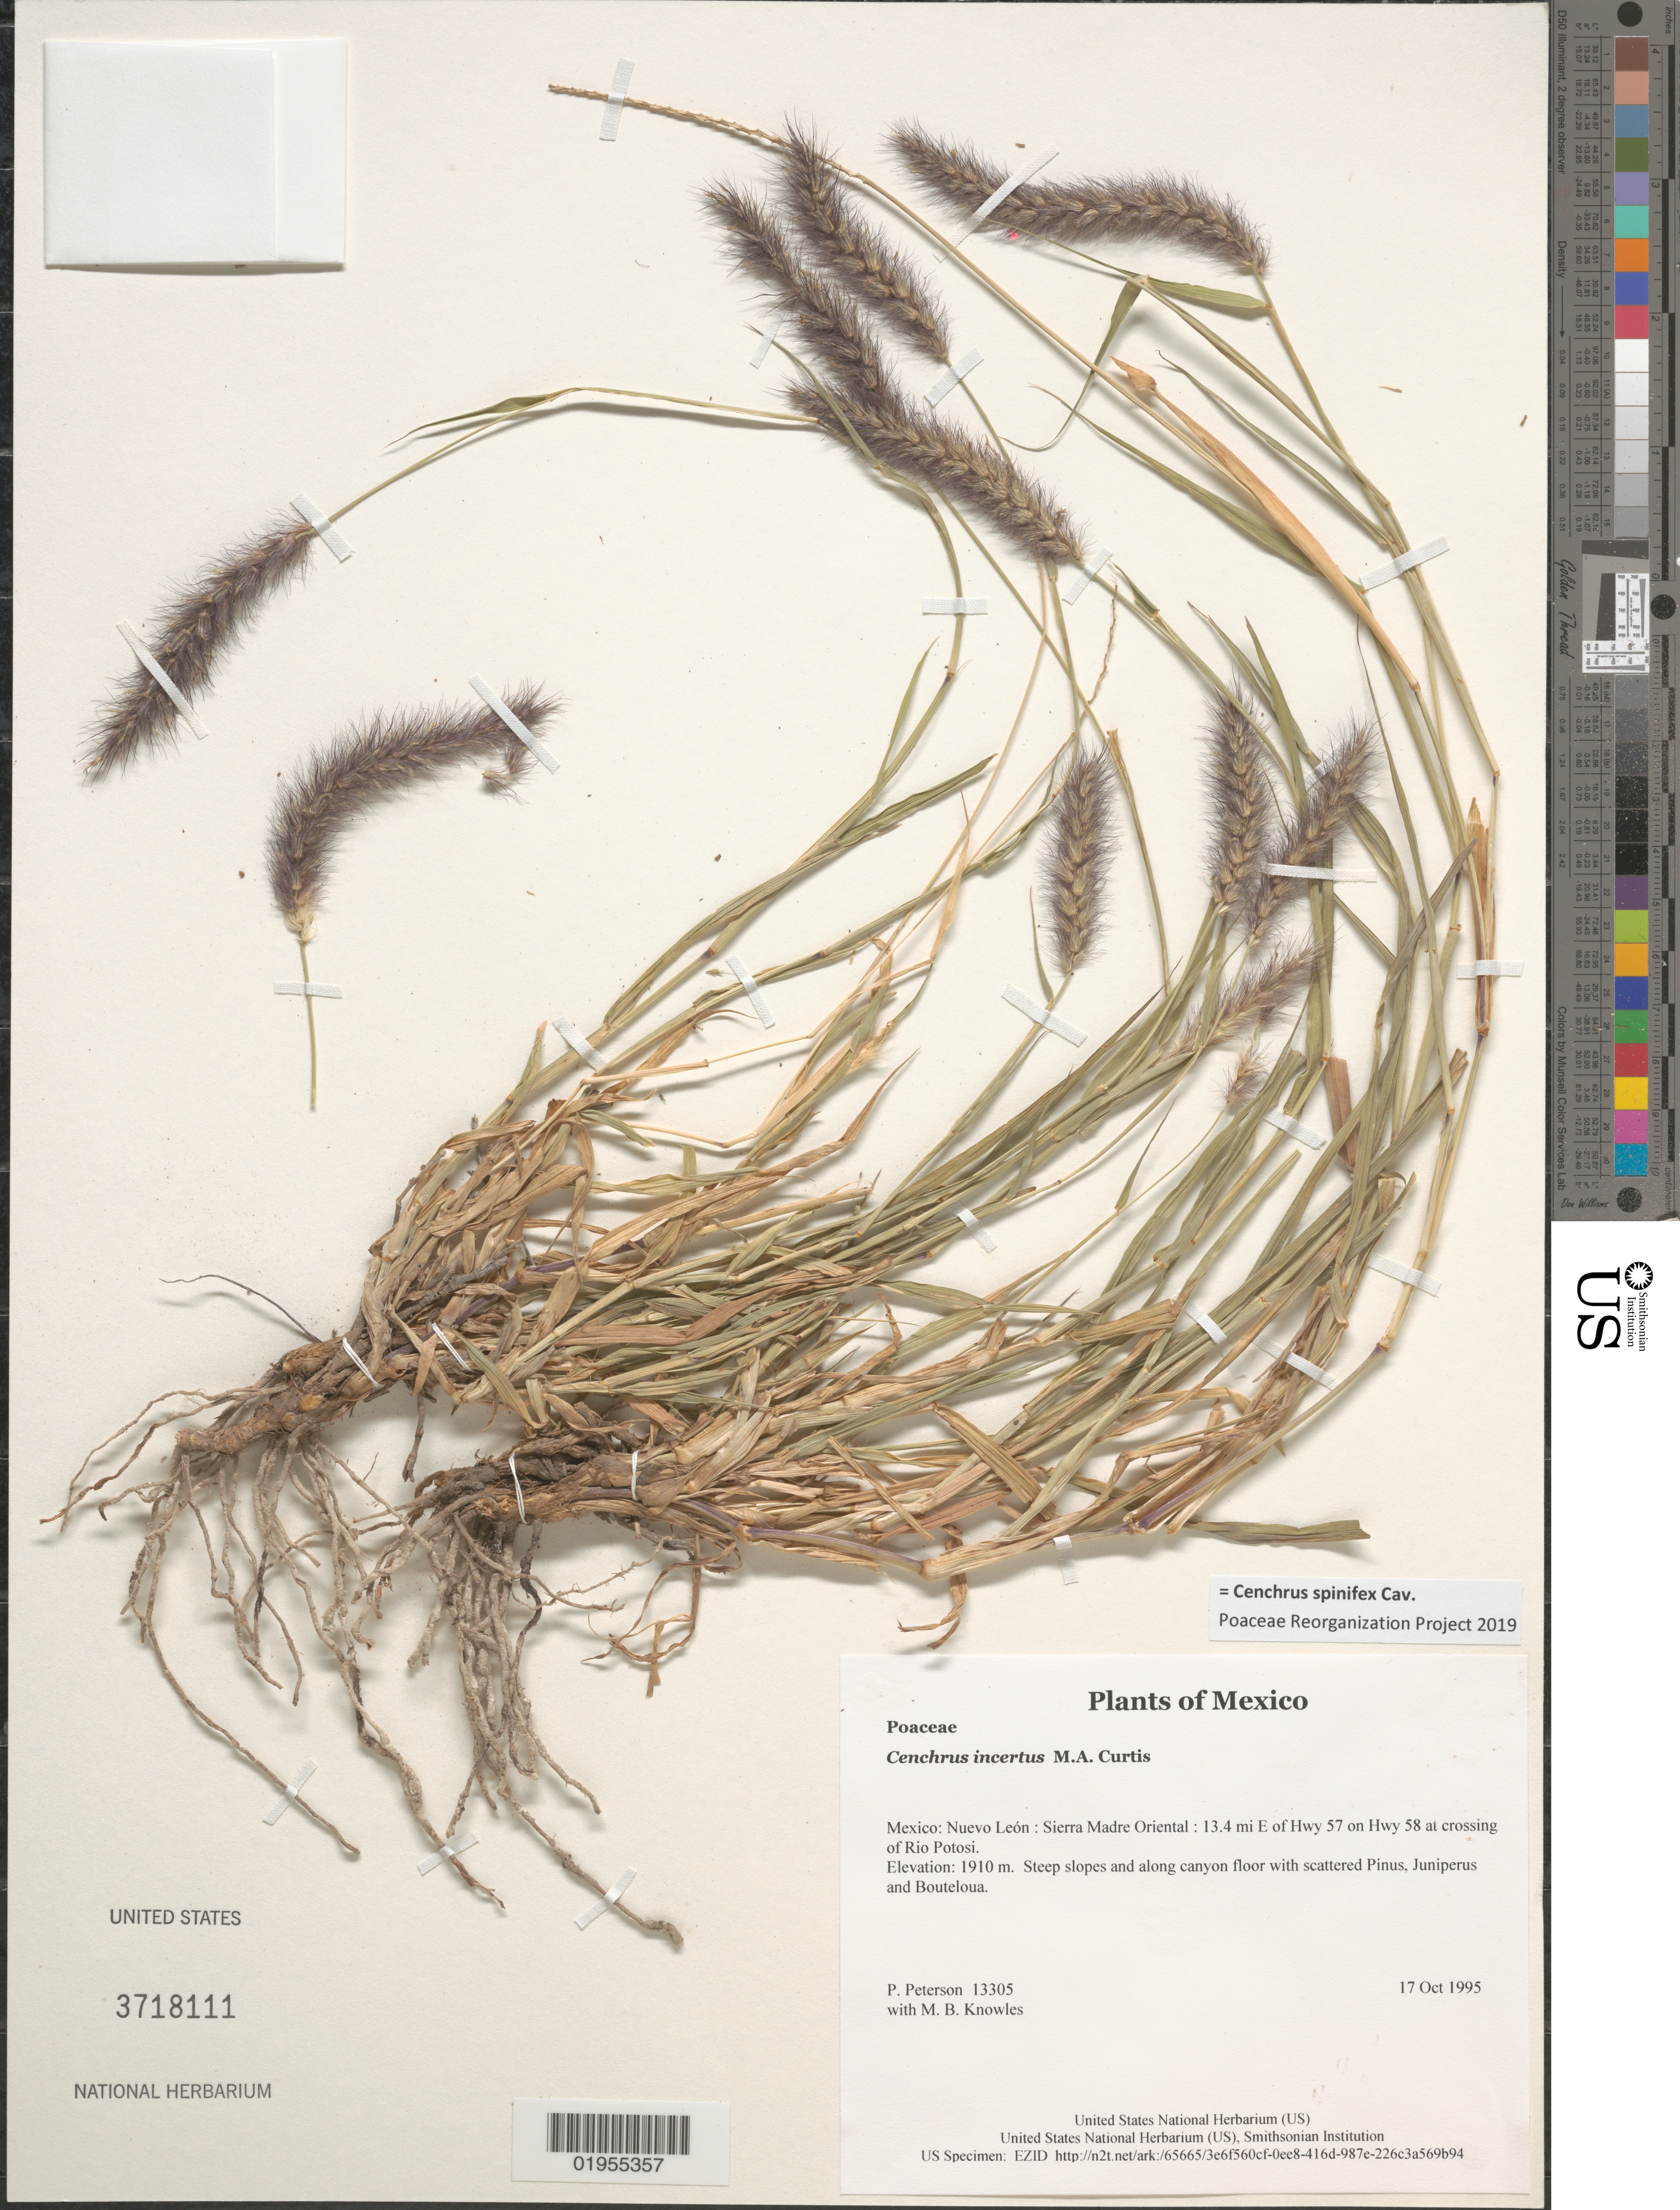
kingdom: Plantae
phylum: Tracheophyta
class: Liliopsida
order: Poales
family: Poaceae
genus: Cenchrus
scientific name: Cenchrus spinifex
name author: Cav.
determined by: Poaceae Reorganization Project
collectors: P. M. Peterson & M. B. Knowles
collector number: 13305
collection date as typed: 17 Oct 1995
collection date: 1995-10-17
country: Mexico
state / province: Nuevo León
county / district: Sierra Madre Oriental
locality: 13.4 mi E of Hwy 57 on Hwy 58 at crossing of Rio Potosi.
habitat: Steep slopes and along canyon floor with scattered Pinus, Juniperus and Bouteloua.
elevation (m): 1910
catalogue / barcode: US 3718111